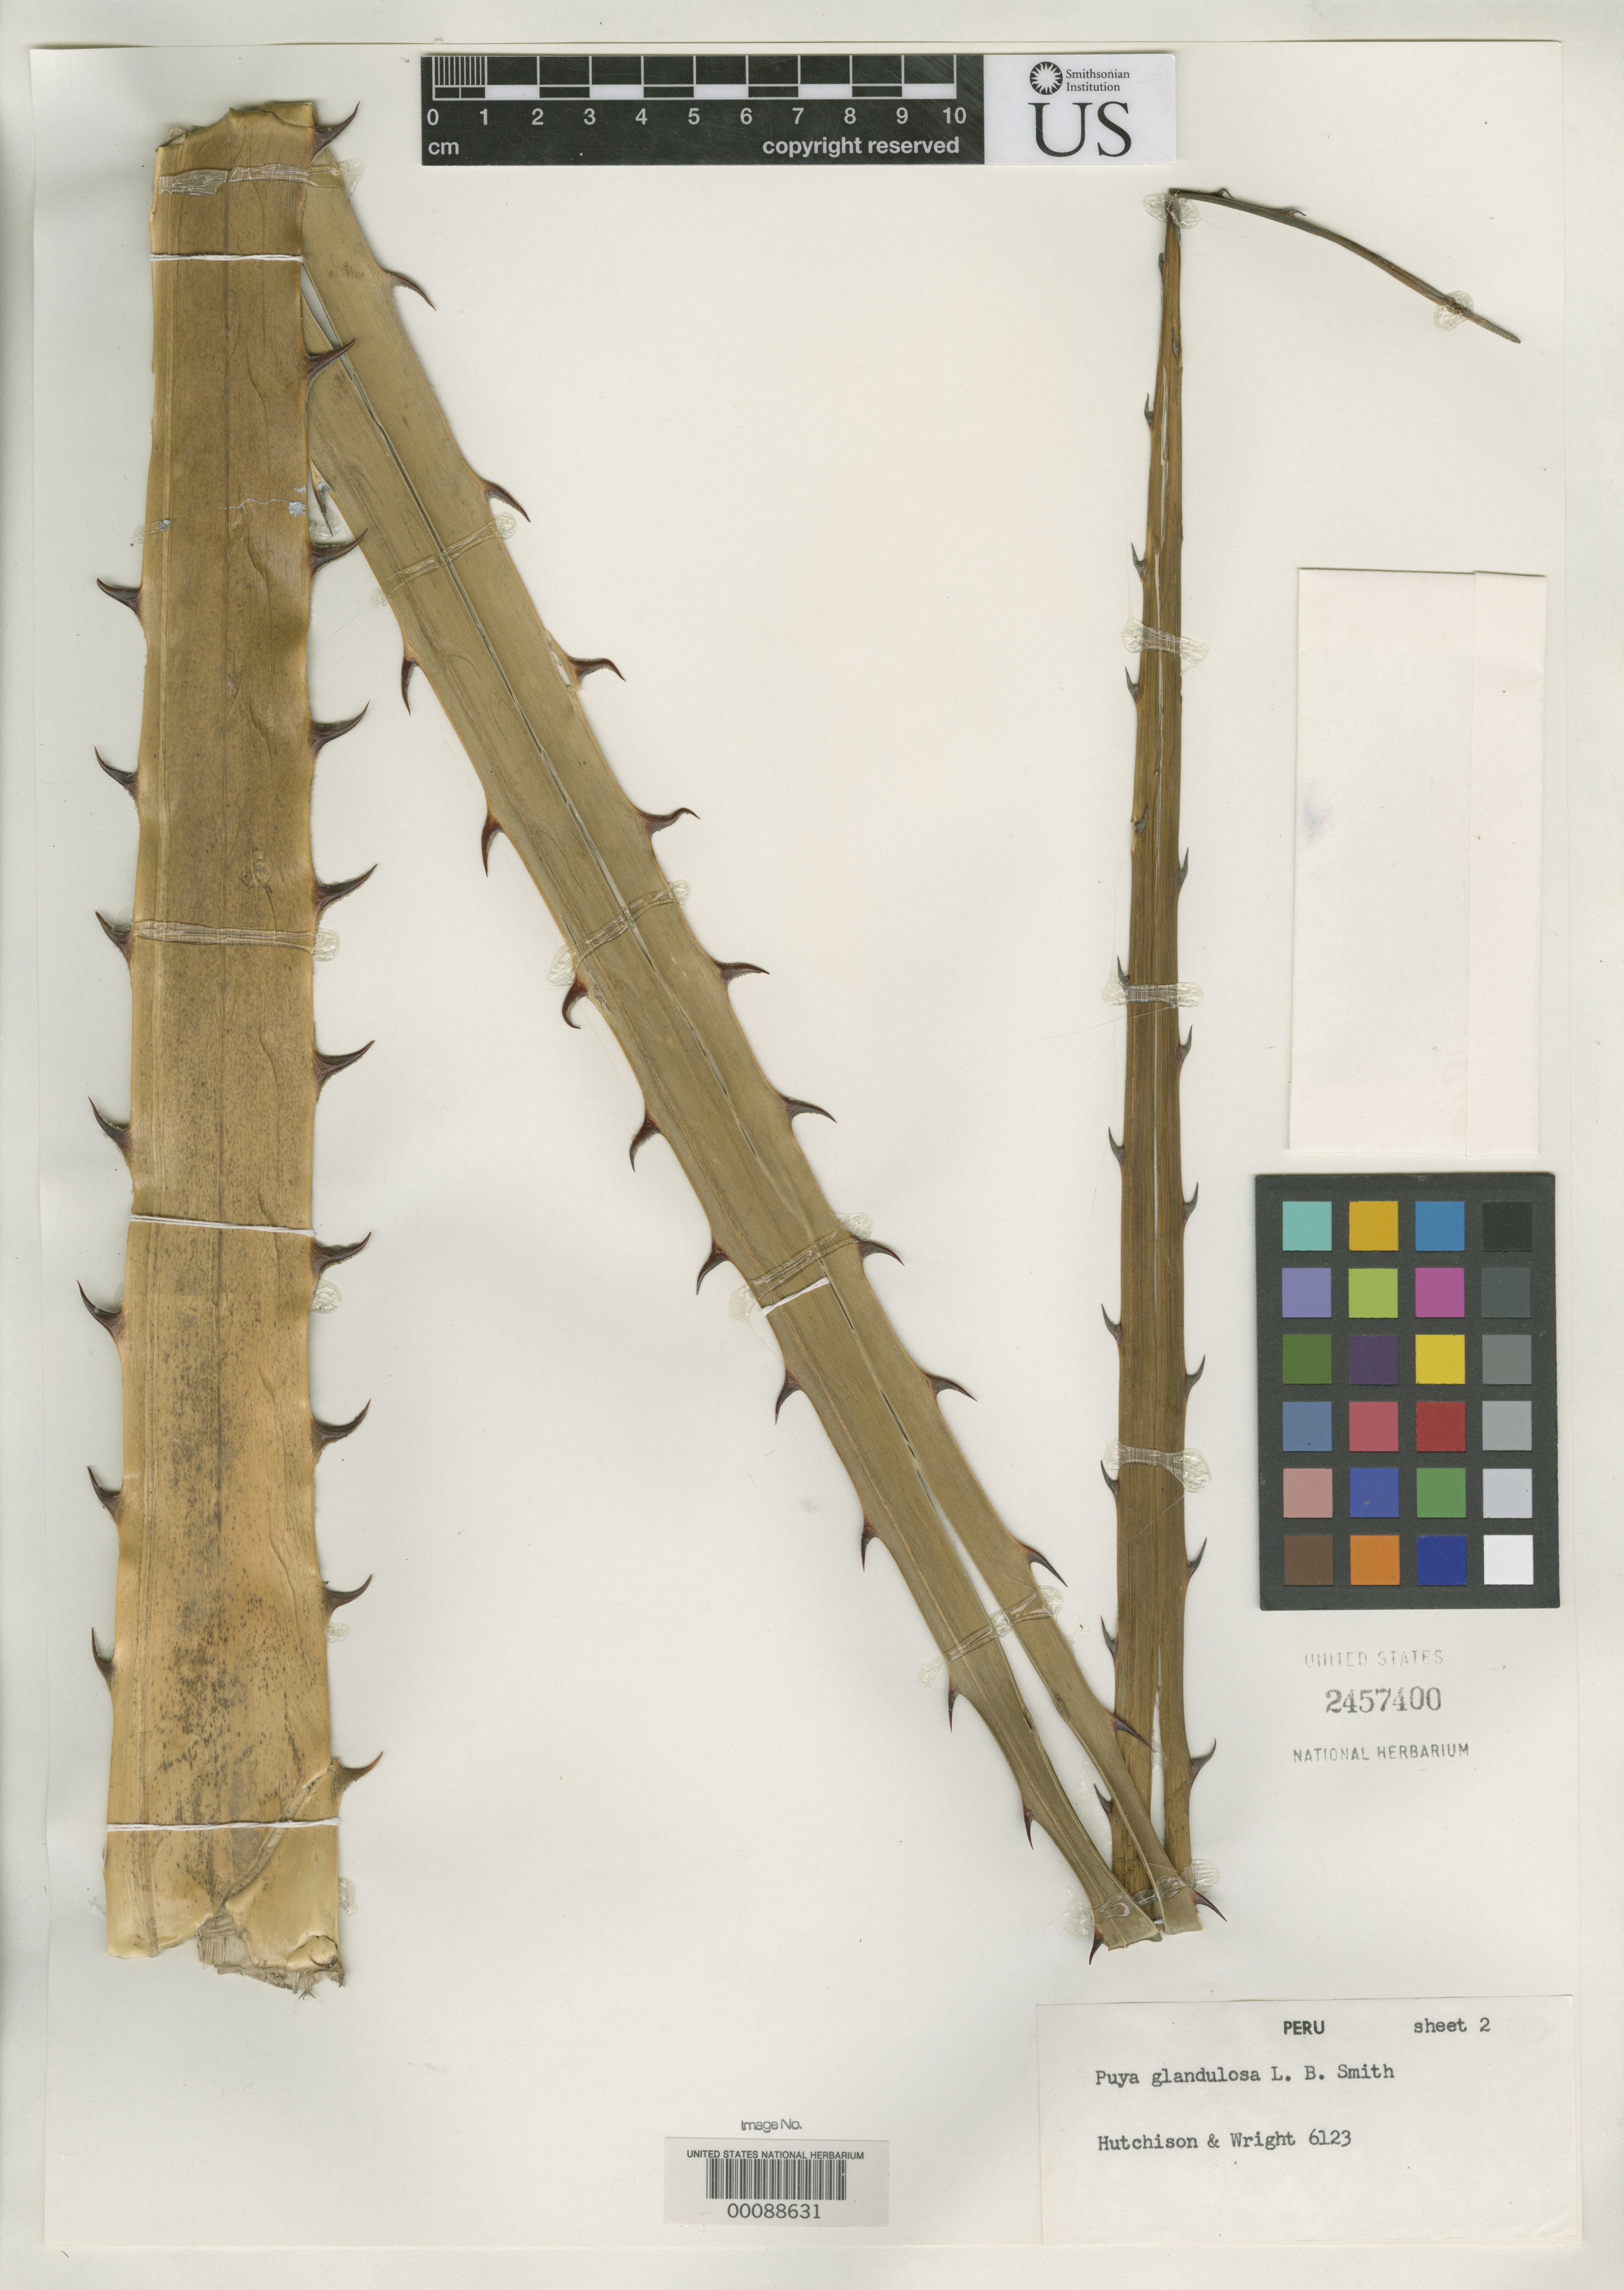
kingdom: Plantae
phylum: Tracheophyta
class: Liliopsida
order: Poales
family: Bromeliaceae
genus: Puya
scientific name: Puya glandulosa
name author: L.B. Sm.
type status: Holotype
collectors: P. C. Hutchison & J. K. Wright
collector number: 6123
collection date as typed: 05 Aug 1964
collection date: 1964-08-05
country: Peru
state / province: La Libertad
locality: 11 km above Samne.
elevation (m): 2290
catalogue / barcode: US 2457400